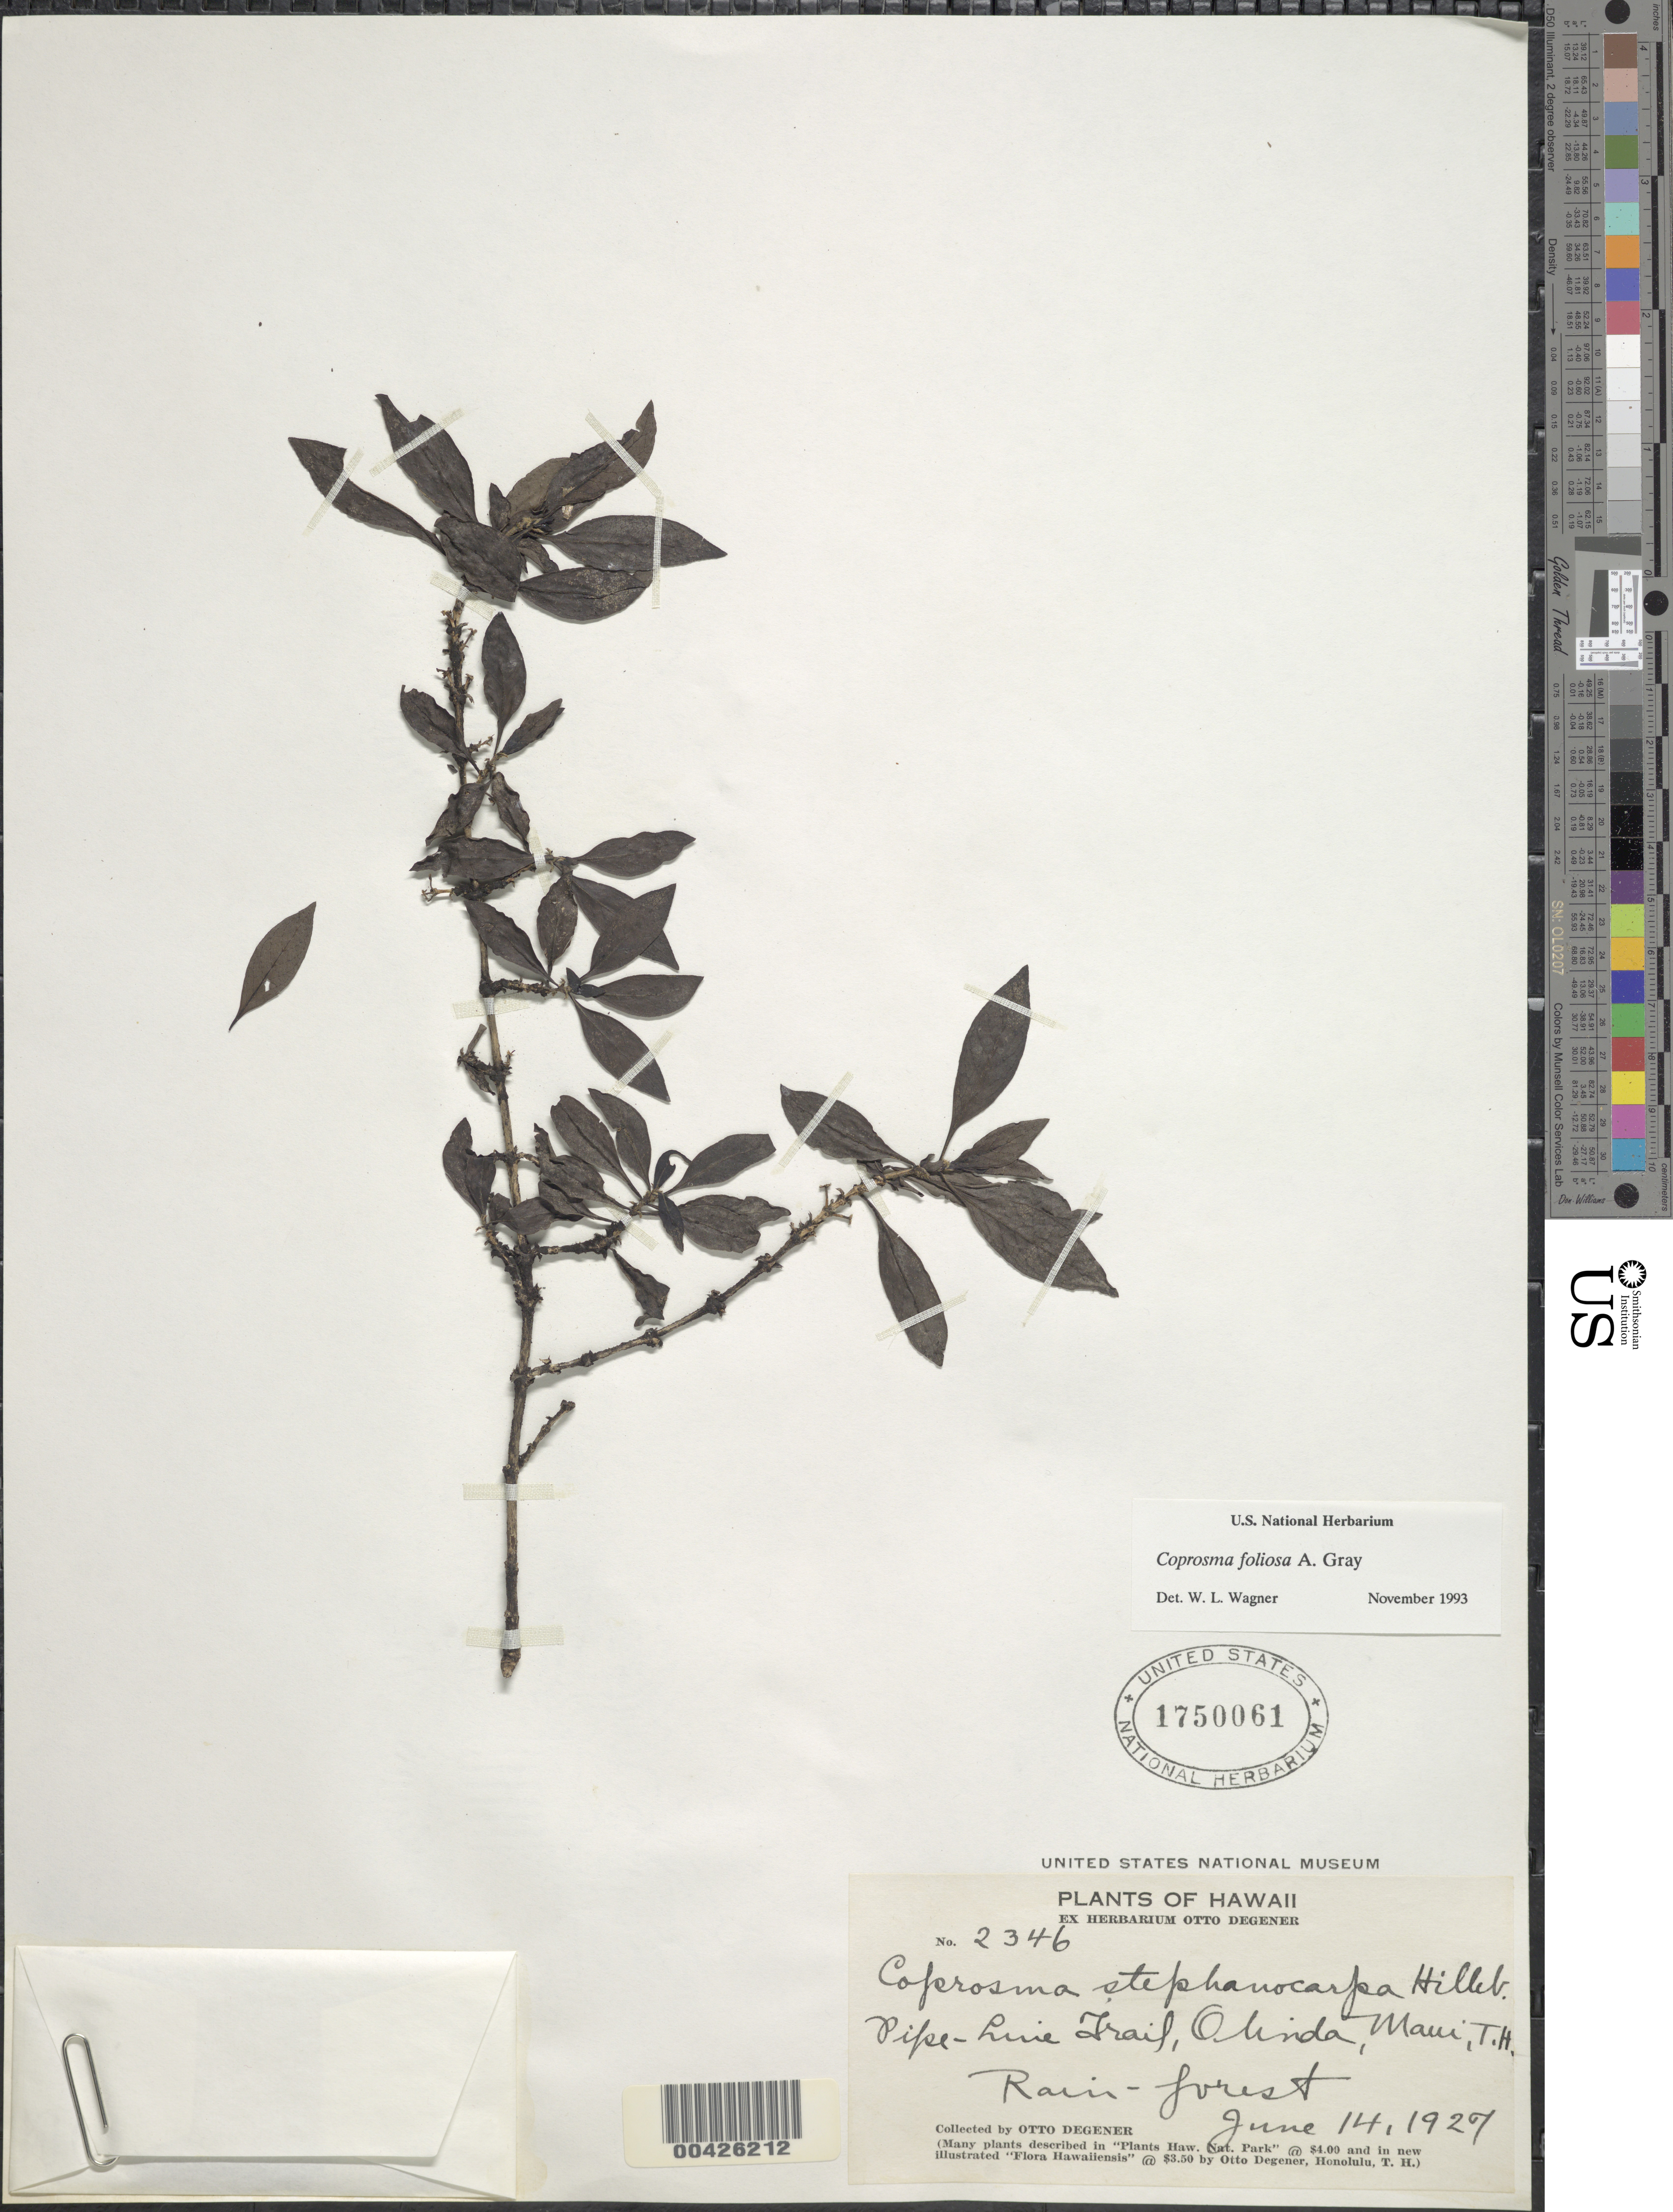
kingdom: Plantae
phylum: Tracheophyta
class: Magnoliopsida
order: Gentianales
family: Rubiaceae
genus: Coprosma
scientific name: Coprosma foliosa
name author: A. Gray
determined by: Wagner, W. L., (BOT), Smithsonian Institution - National Museum of Natural History (UNITED STATES)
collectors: O. Degener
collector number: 2346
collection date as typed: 14 Jun 1927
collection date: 1927-06-14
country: United States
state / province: Hawaii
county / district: Maui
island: Maui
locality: Pipe-Line Trail, Olinda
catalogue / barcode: US 1750061